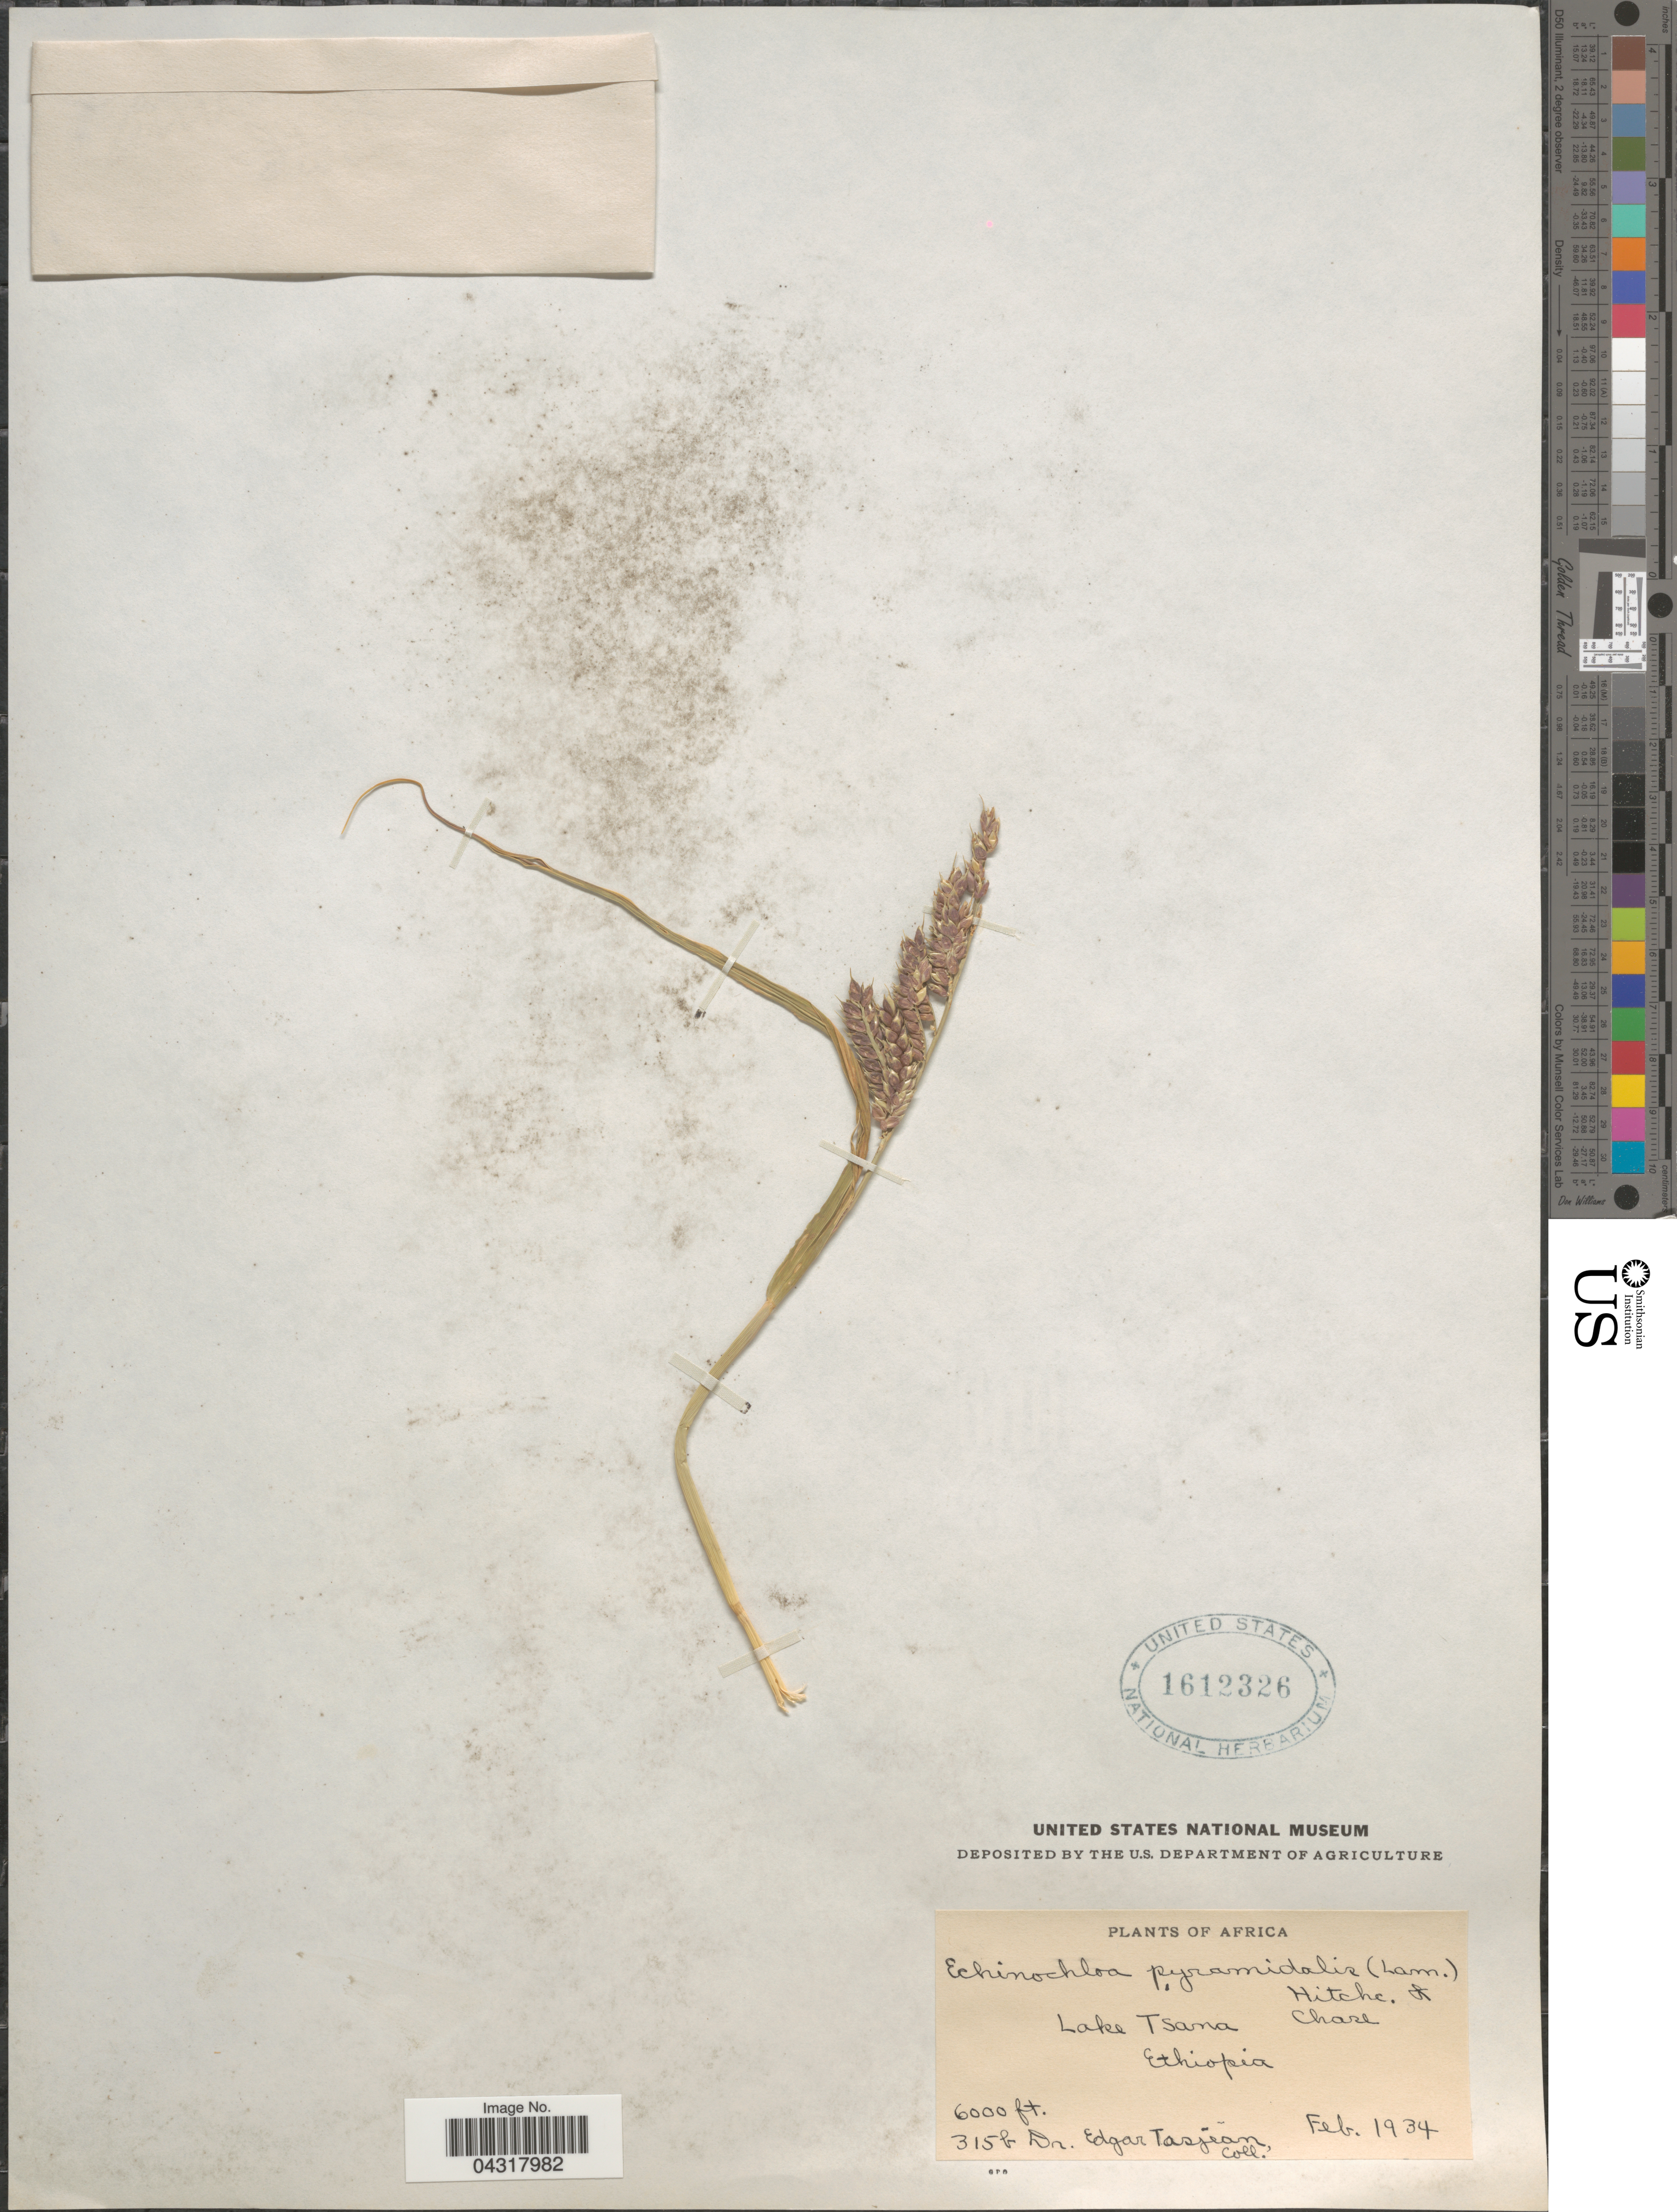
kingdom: Plantae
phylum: Tracheophyta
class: Liliopsida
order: Poales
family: Poaceae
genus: Echinochloa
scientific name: Echinochloa pyramidalis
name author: (Lam.) Hitchc. & Chase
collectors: E. Tasjean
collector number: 315b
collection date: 1934-02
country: Ethiopia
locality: Lake Tsana.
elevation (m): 1829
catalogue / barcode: US 1612326